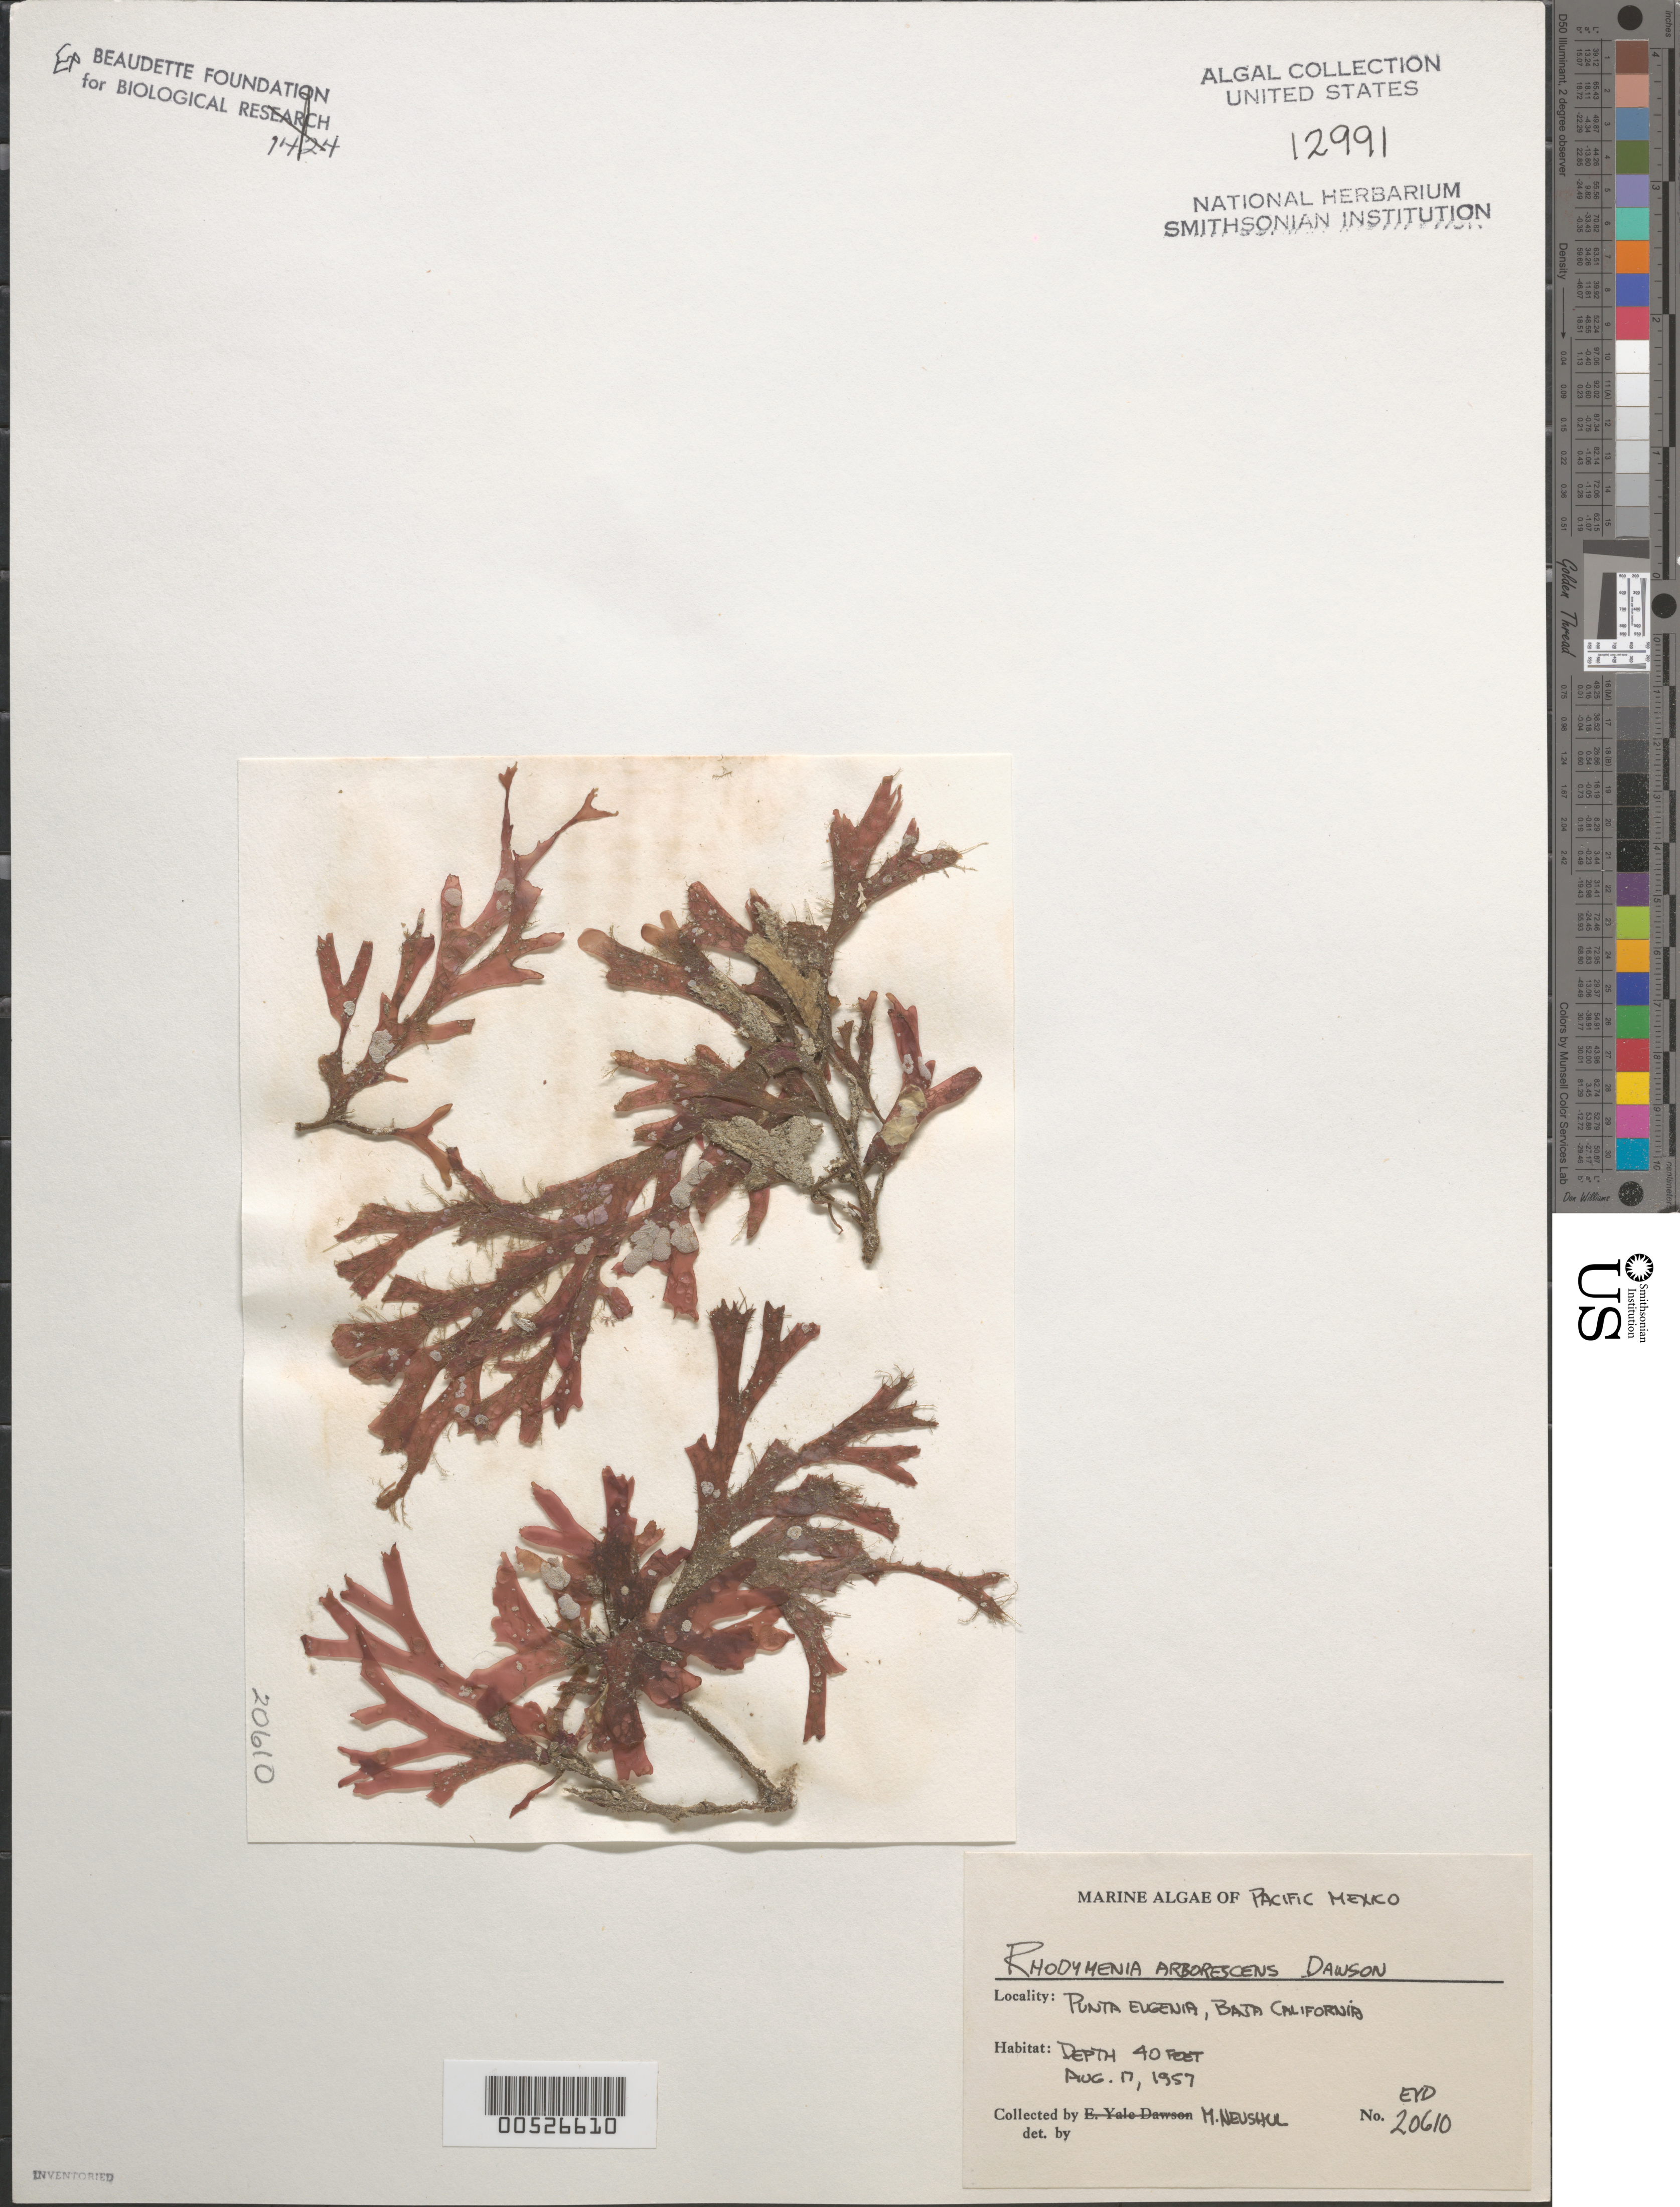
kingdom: Plantae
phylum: Rhodophyta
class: Florideophyceae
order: Rhodymeniales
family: Rhodymeniaceae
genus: Rhodymenia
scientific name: Rhodymenia arborescens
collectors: M. Neushul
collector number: EYD 20610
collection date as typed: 17 Aug 1957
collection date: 1957-08-17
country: Mexico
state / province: Baja California Sur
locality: Punta Eugenia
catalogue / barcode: US 12991